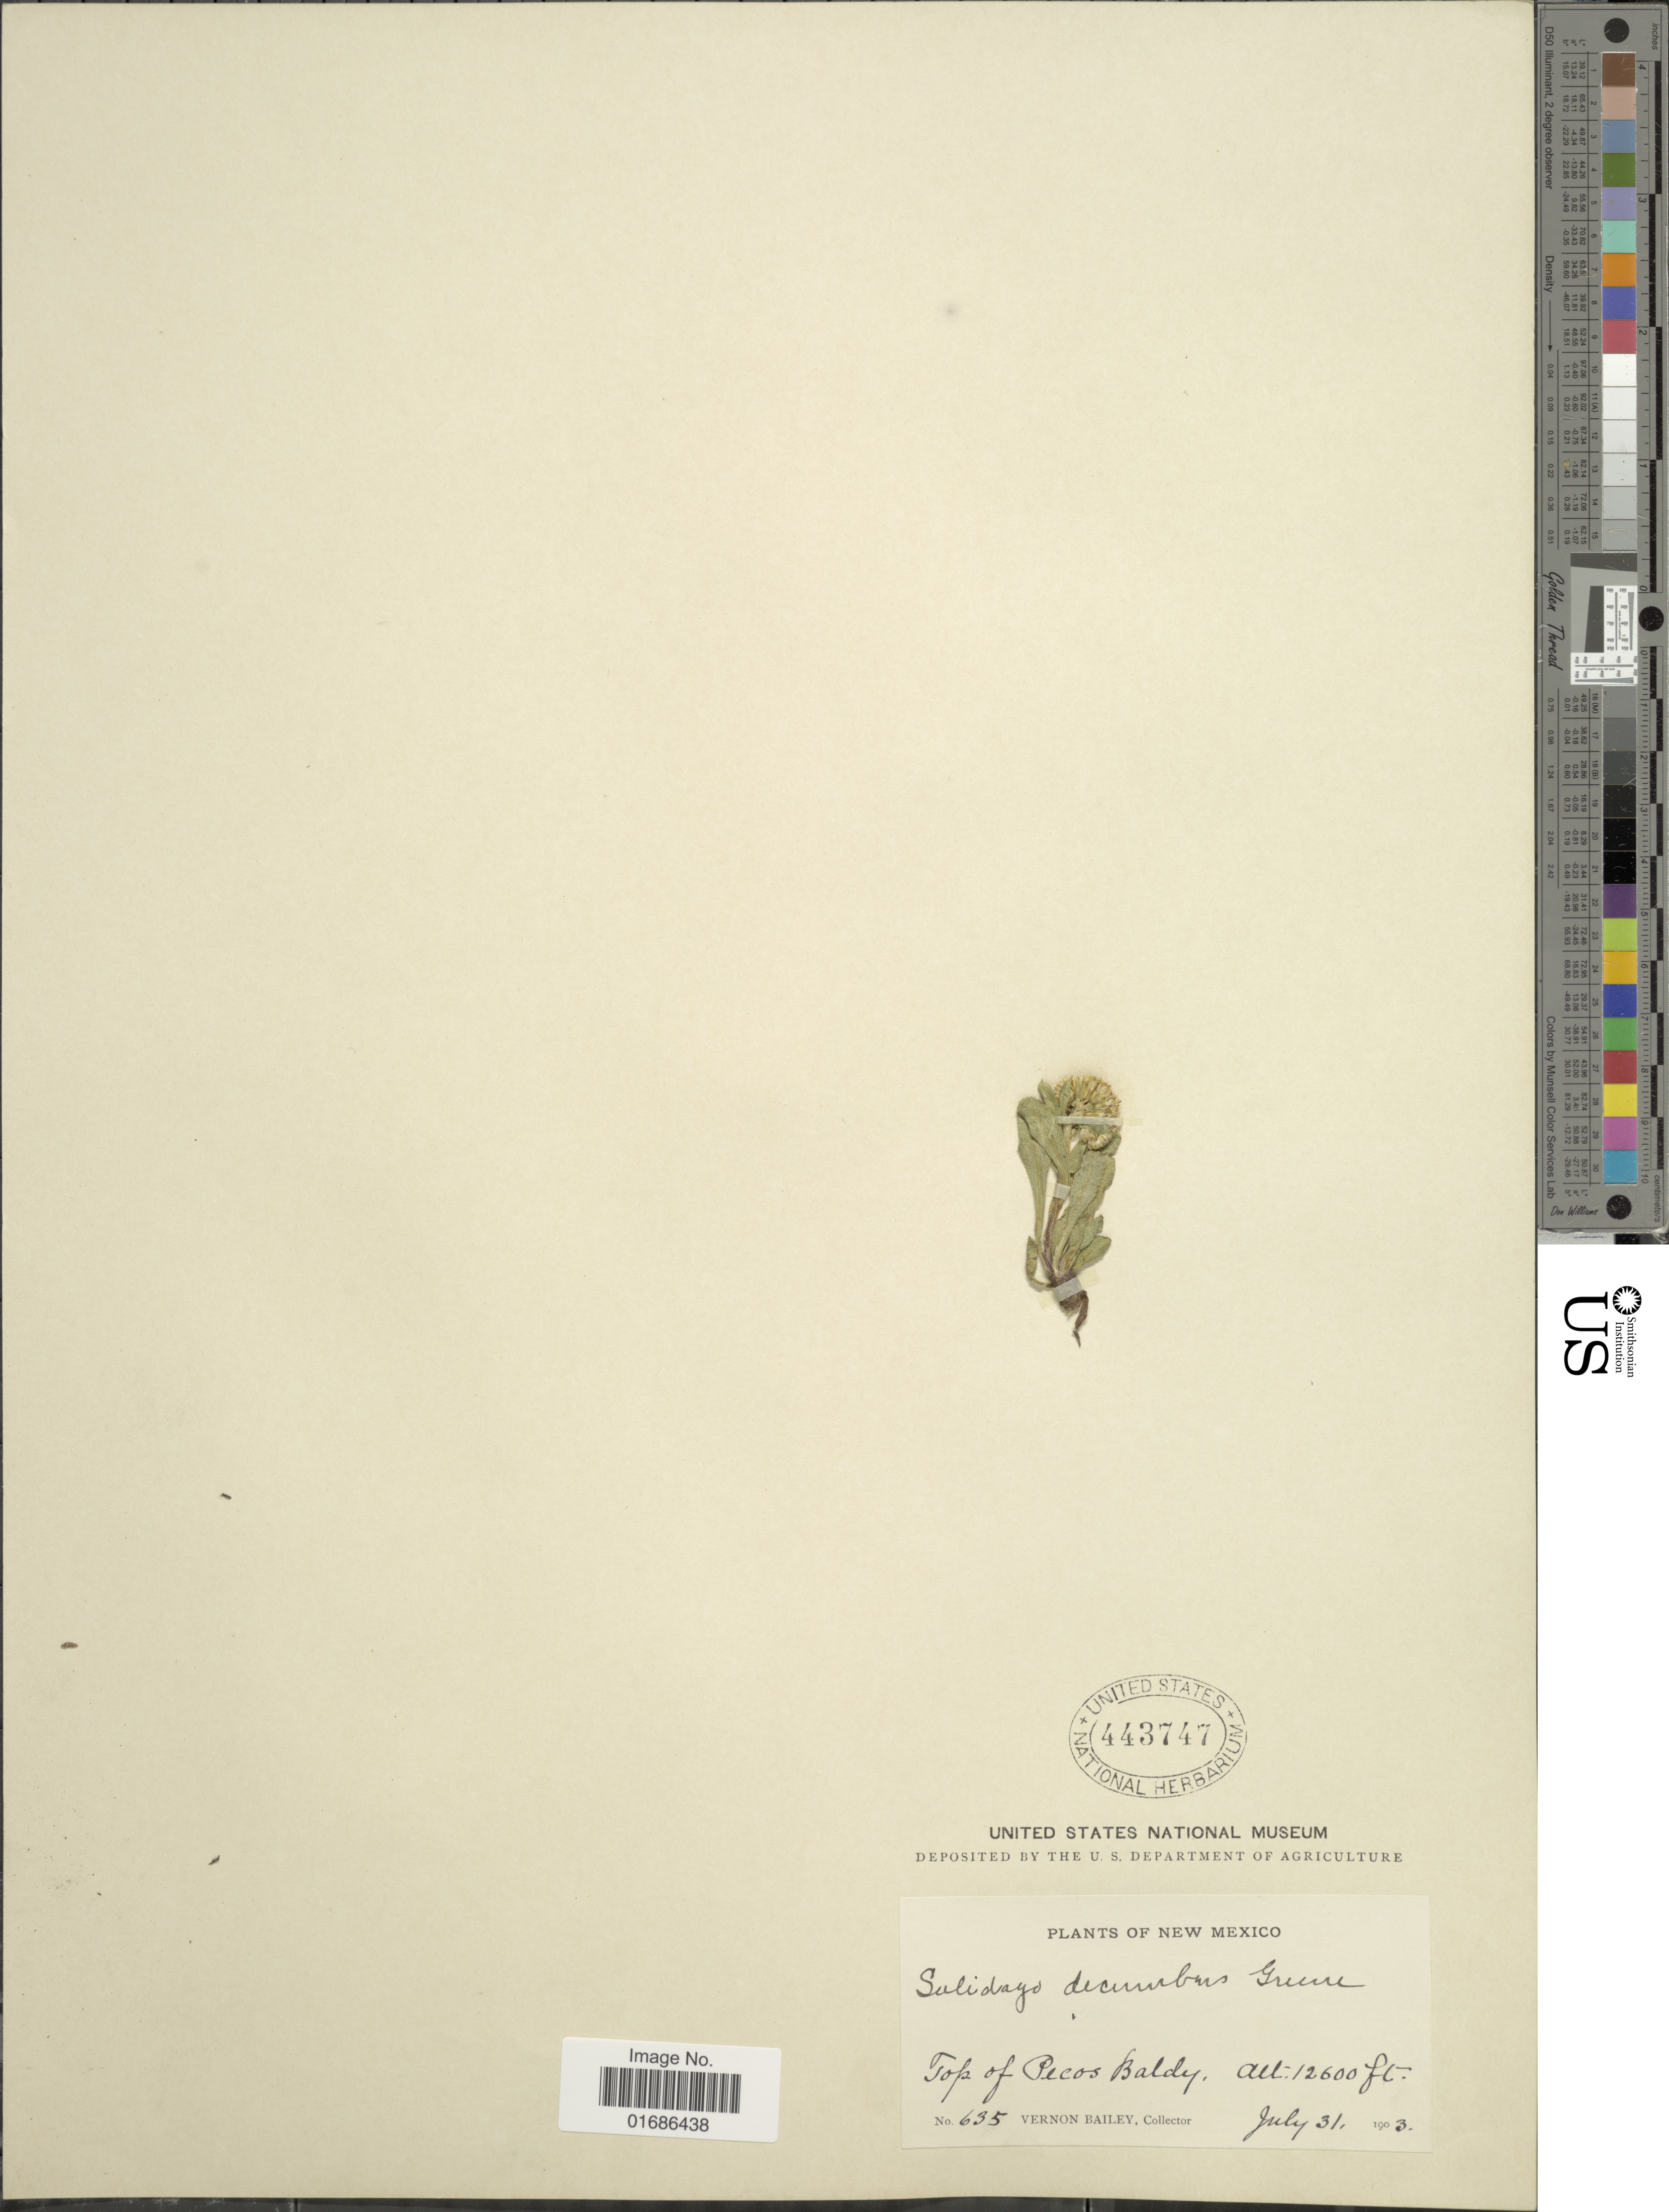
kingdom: Plantae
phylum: Tracheophyta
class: Magnoliopsida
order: Asterales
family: Asteraceae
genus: Solidago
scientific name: Solidago decumbens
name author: Greene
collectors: V. O. Bailey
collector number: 635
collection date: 1903-07-31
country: United States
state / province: New Mexico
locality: Top of Pecos Baldy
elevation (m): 3840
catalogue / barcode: US 443747